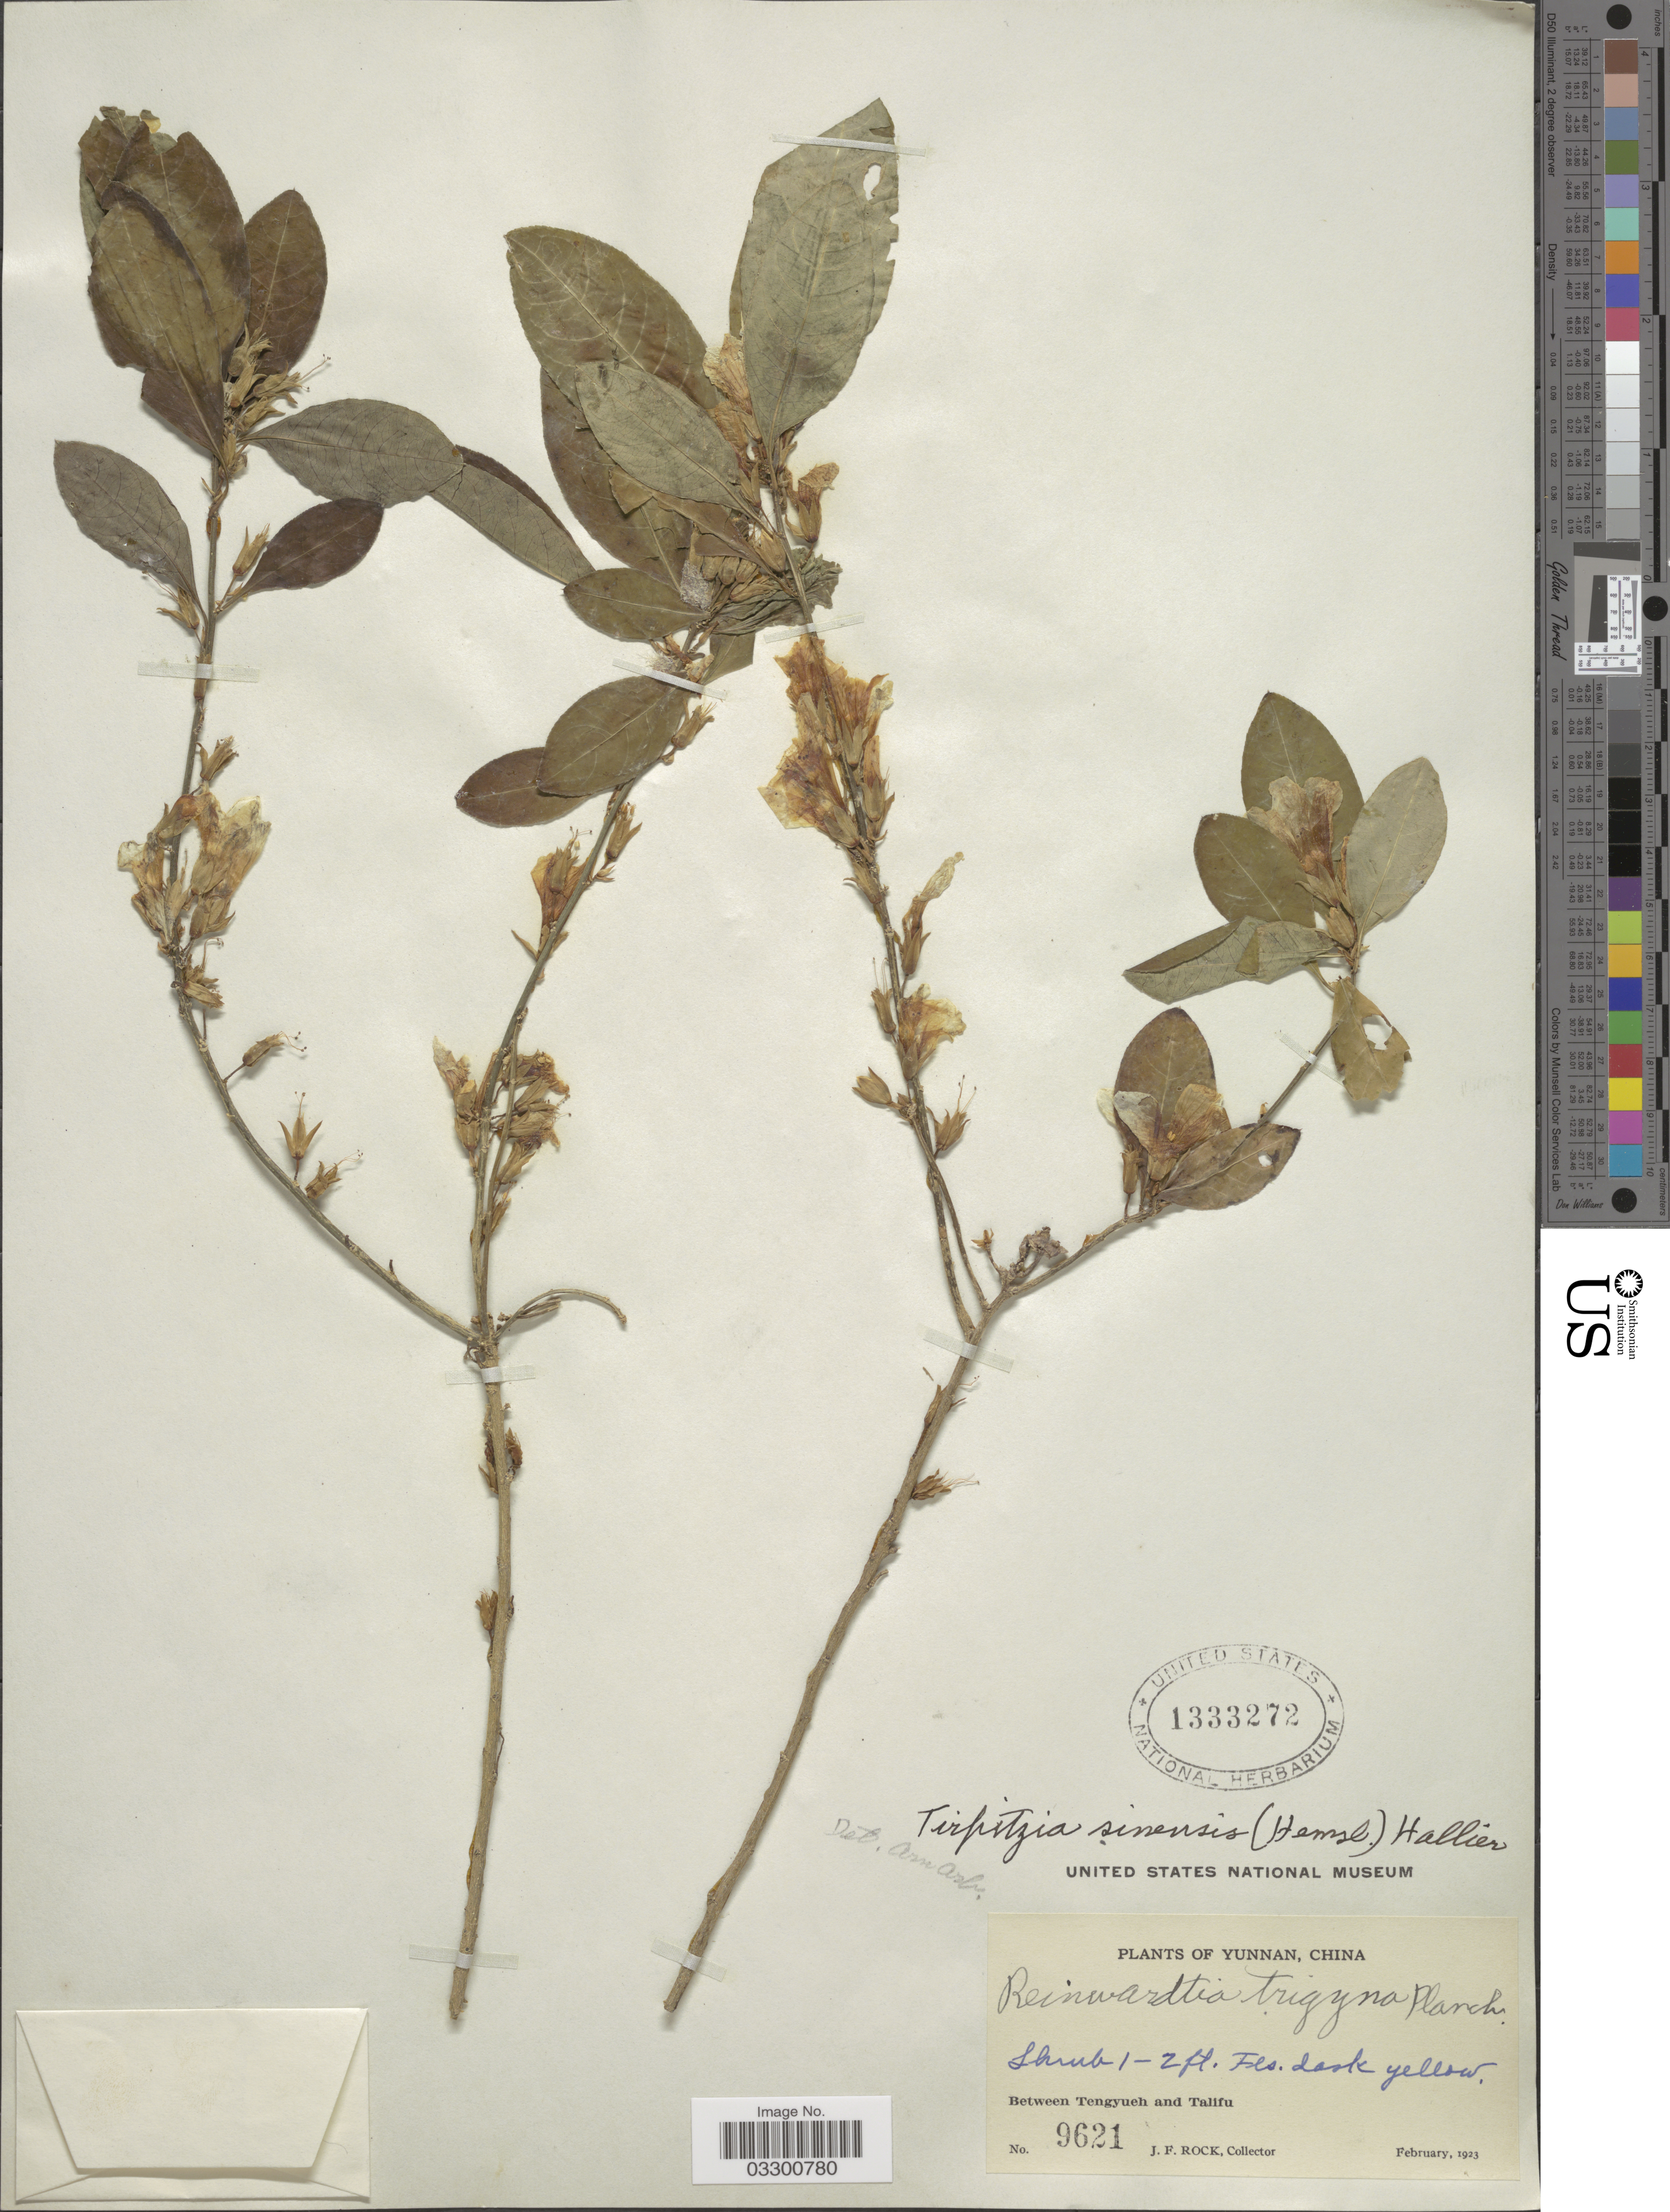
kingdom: Plantae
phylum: Tracheophyta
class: Magnoliopsida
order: Malpighiales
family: Linaceae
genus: Reinwardtia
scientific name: Reinwardtia trigyna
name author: Planch.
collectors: J. Rock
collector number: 9621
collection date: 1923-02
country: China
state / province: Yunnan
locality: Between Tengyueh and Talifu.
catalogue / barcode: US 1333272